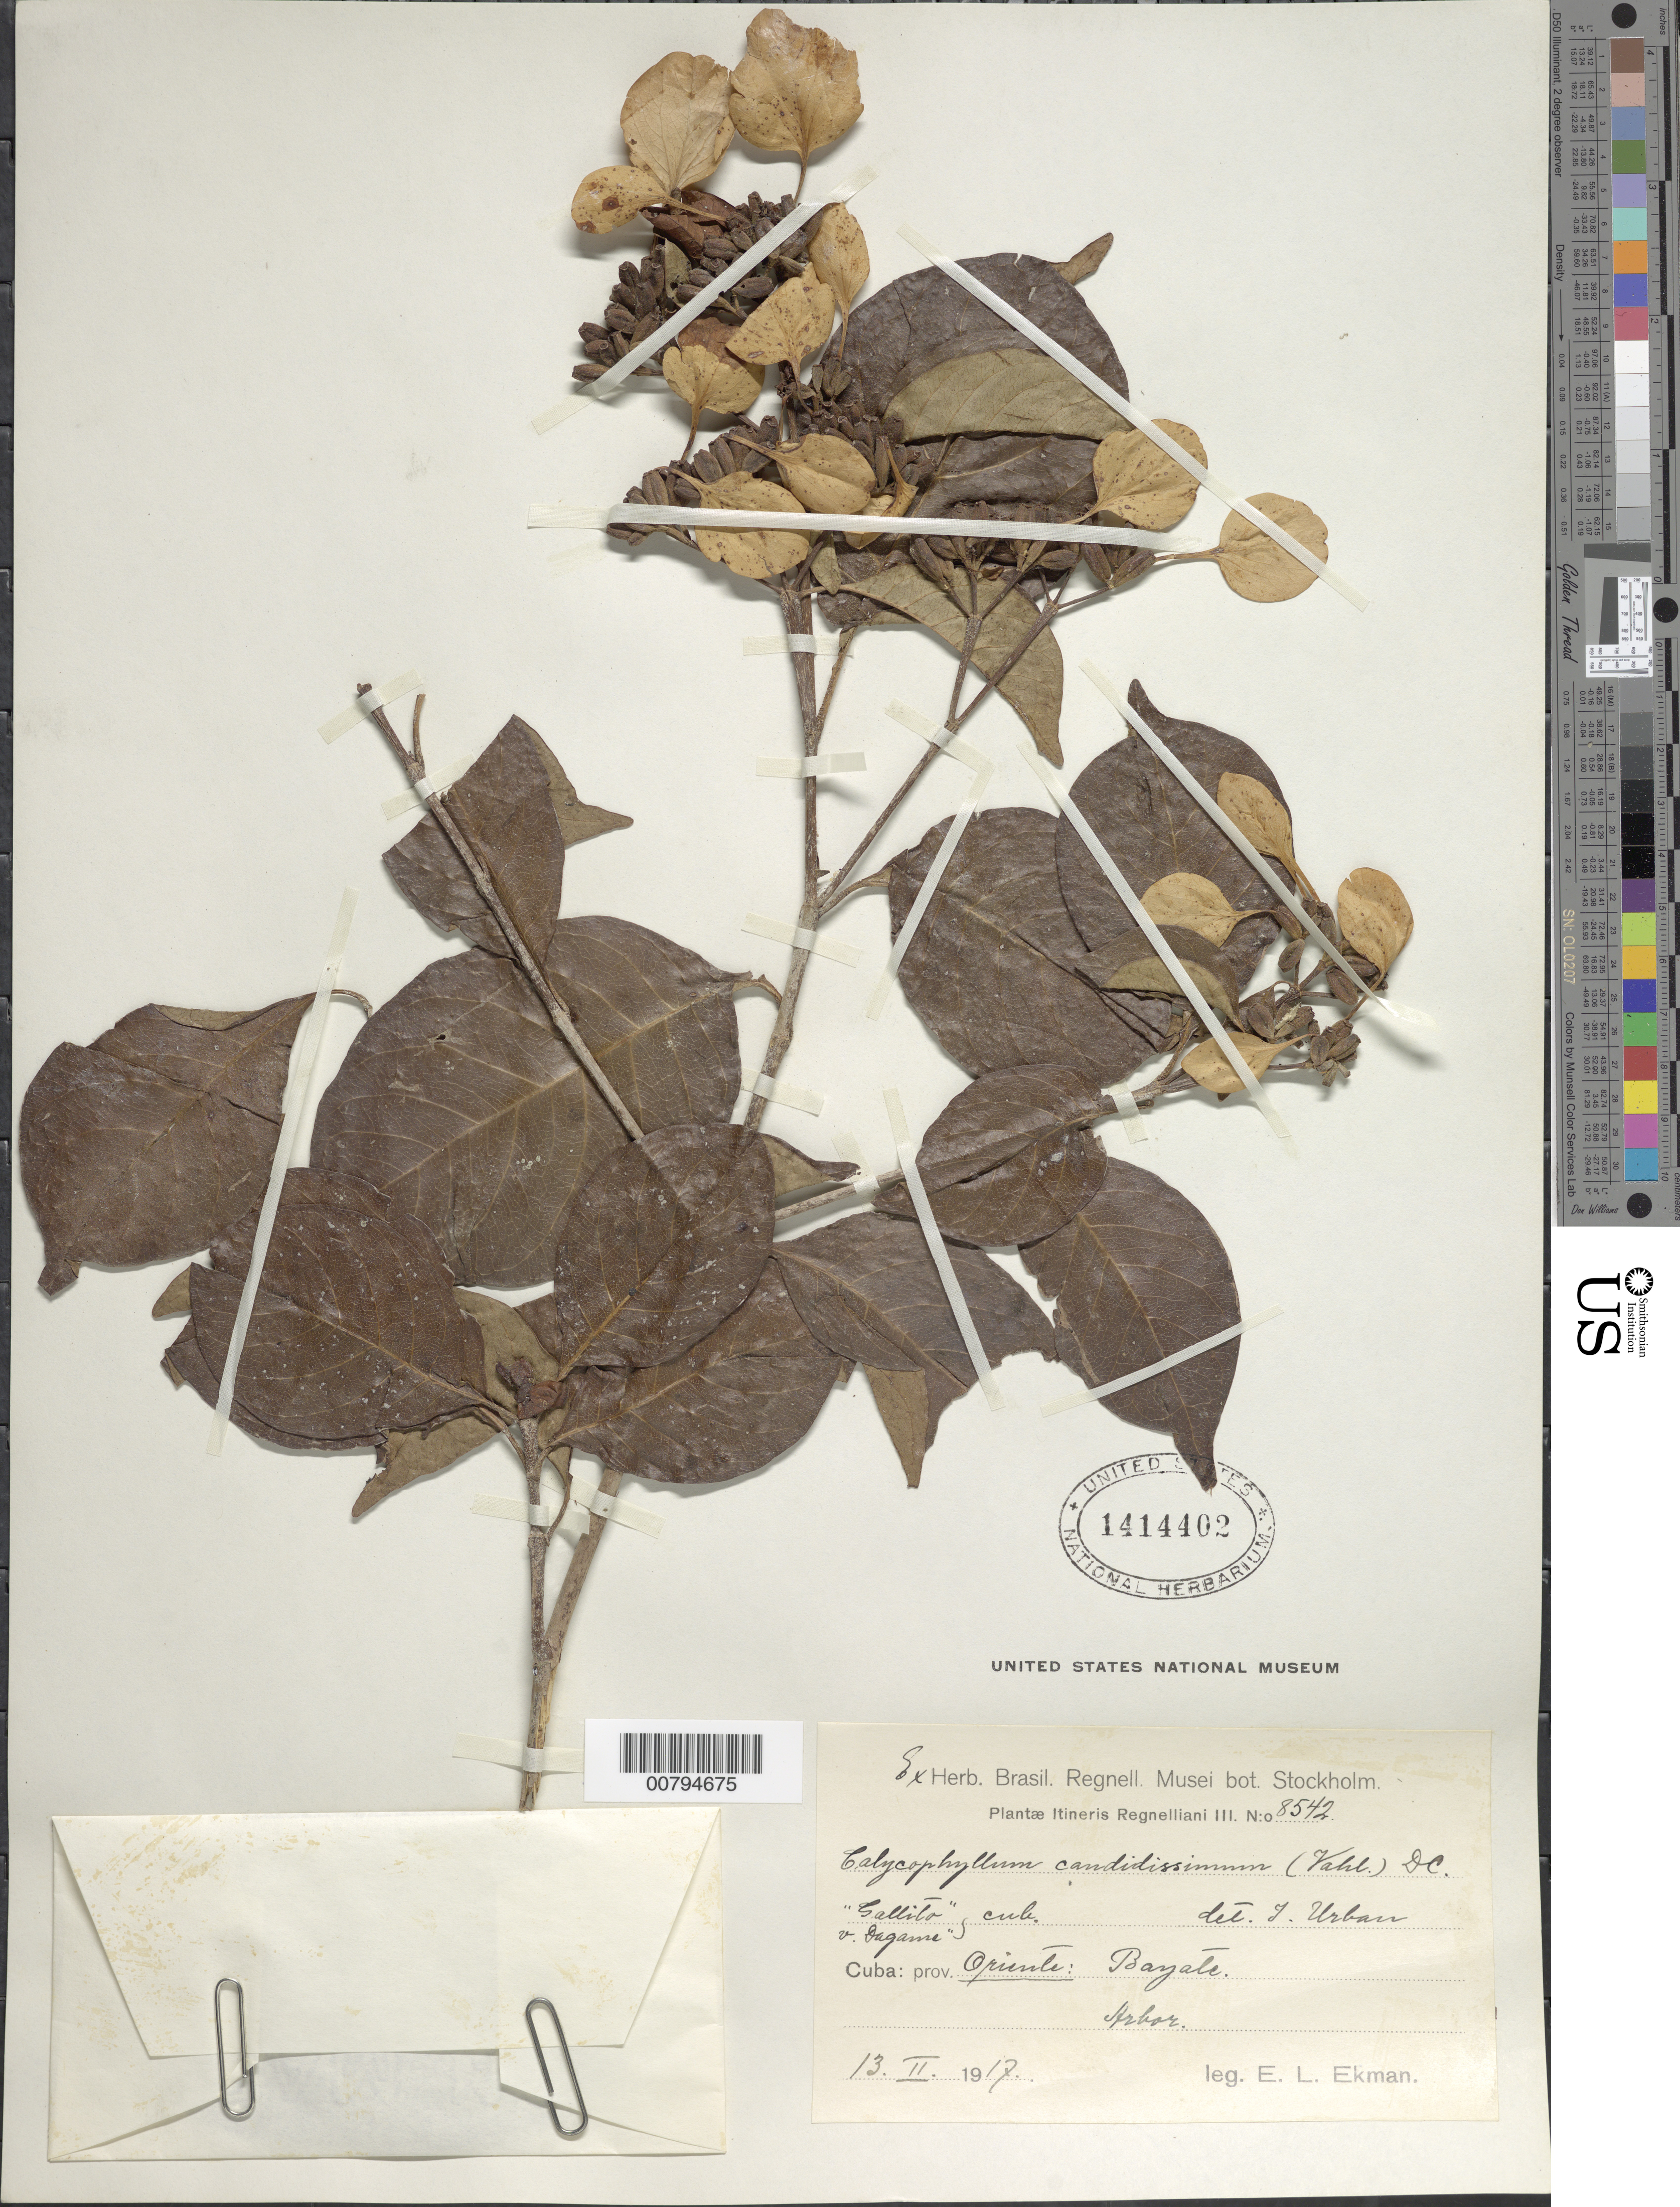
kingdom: Plantae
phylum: Tracheophyta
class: Magnoliopsida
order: Gentianales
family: Rubiaceae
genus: Calycophyllum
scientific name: Calycophyllum candidissimum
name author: (Vahl) DC.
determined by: Urban, Ignatz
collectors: E. L. Ekman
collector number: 8542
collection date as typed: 13 Feb 1917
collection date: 1917-02-13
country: Cuba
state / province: Oriente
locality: Bayate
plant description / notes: Common name: Sallito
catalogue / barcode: US 1414402